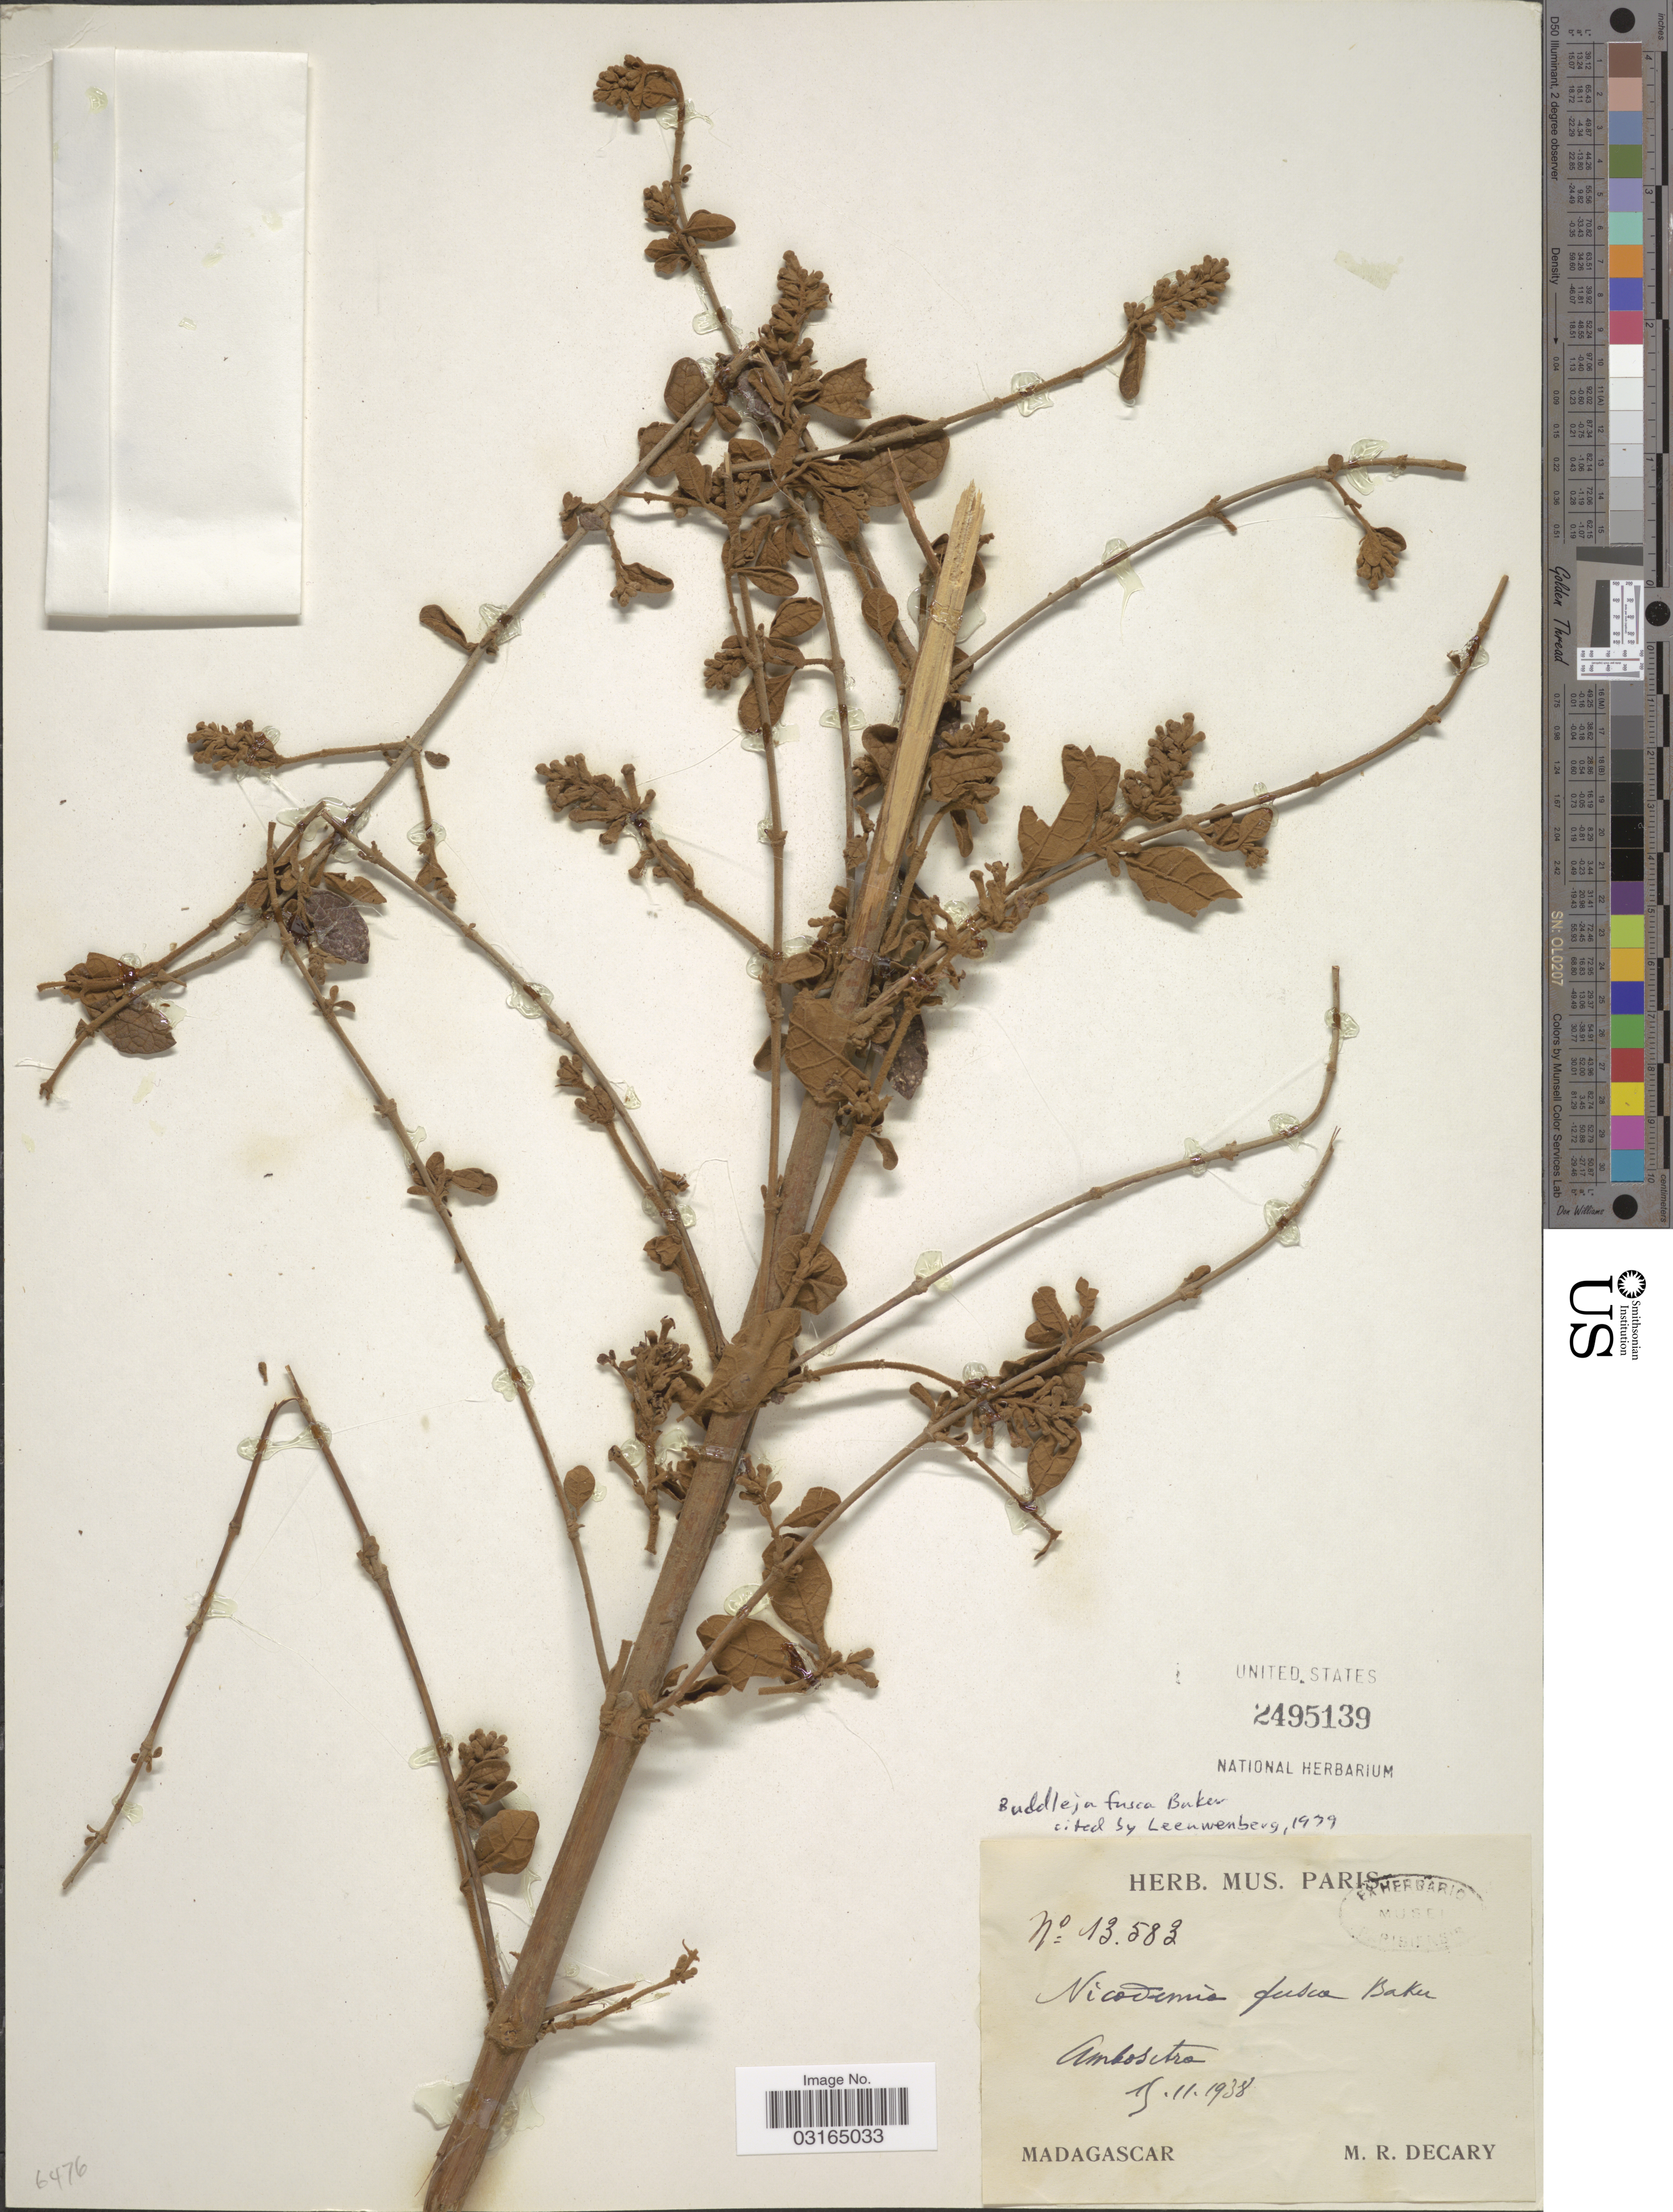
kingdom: Plantae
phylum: Tracheophyta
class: Magnoliopsida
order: Lamiales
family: Scrophulariaceae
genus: Buddleja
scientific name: Buddleja fusca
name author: Baker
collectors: R. Decary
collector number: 13583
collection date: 1938-11-15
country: Madagascar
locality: Ambositra.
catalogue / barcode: US 2495139